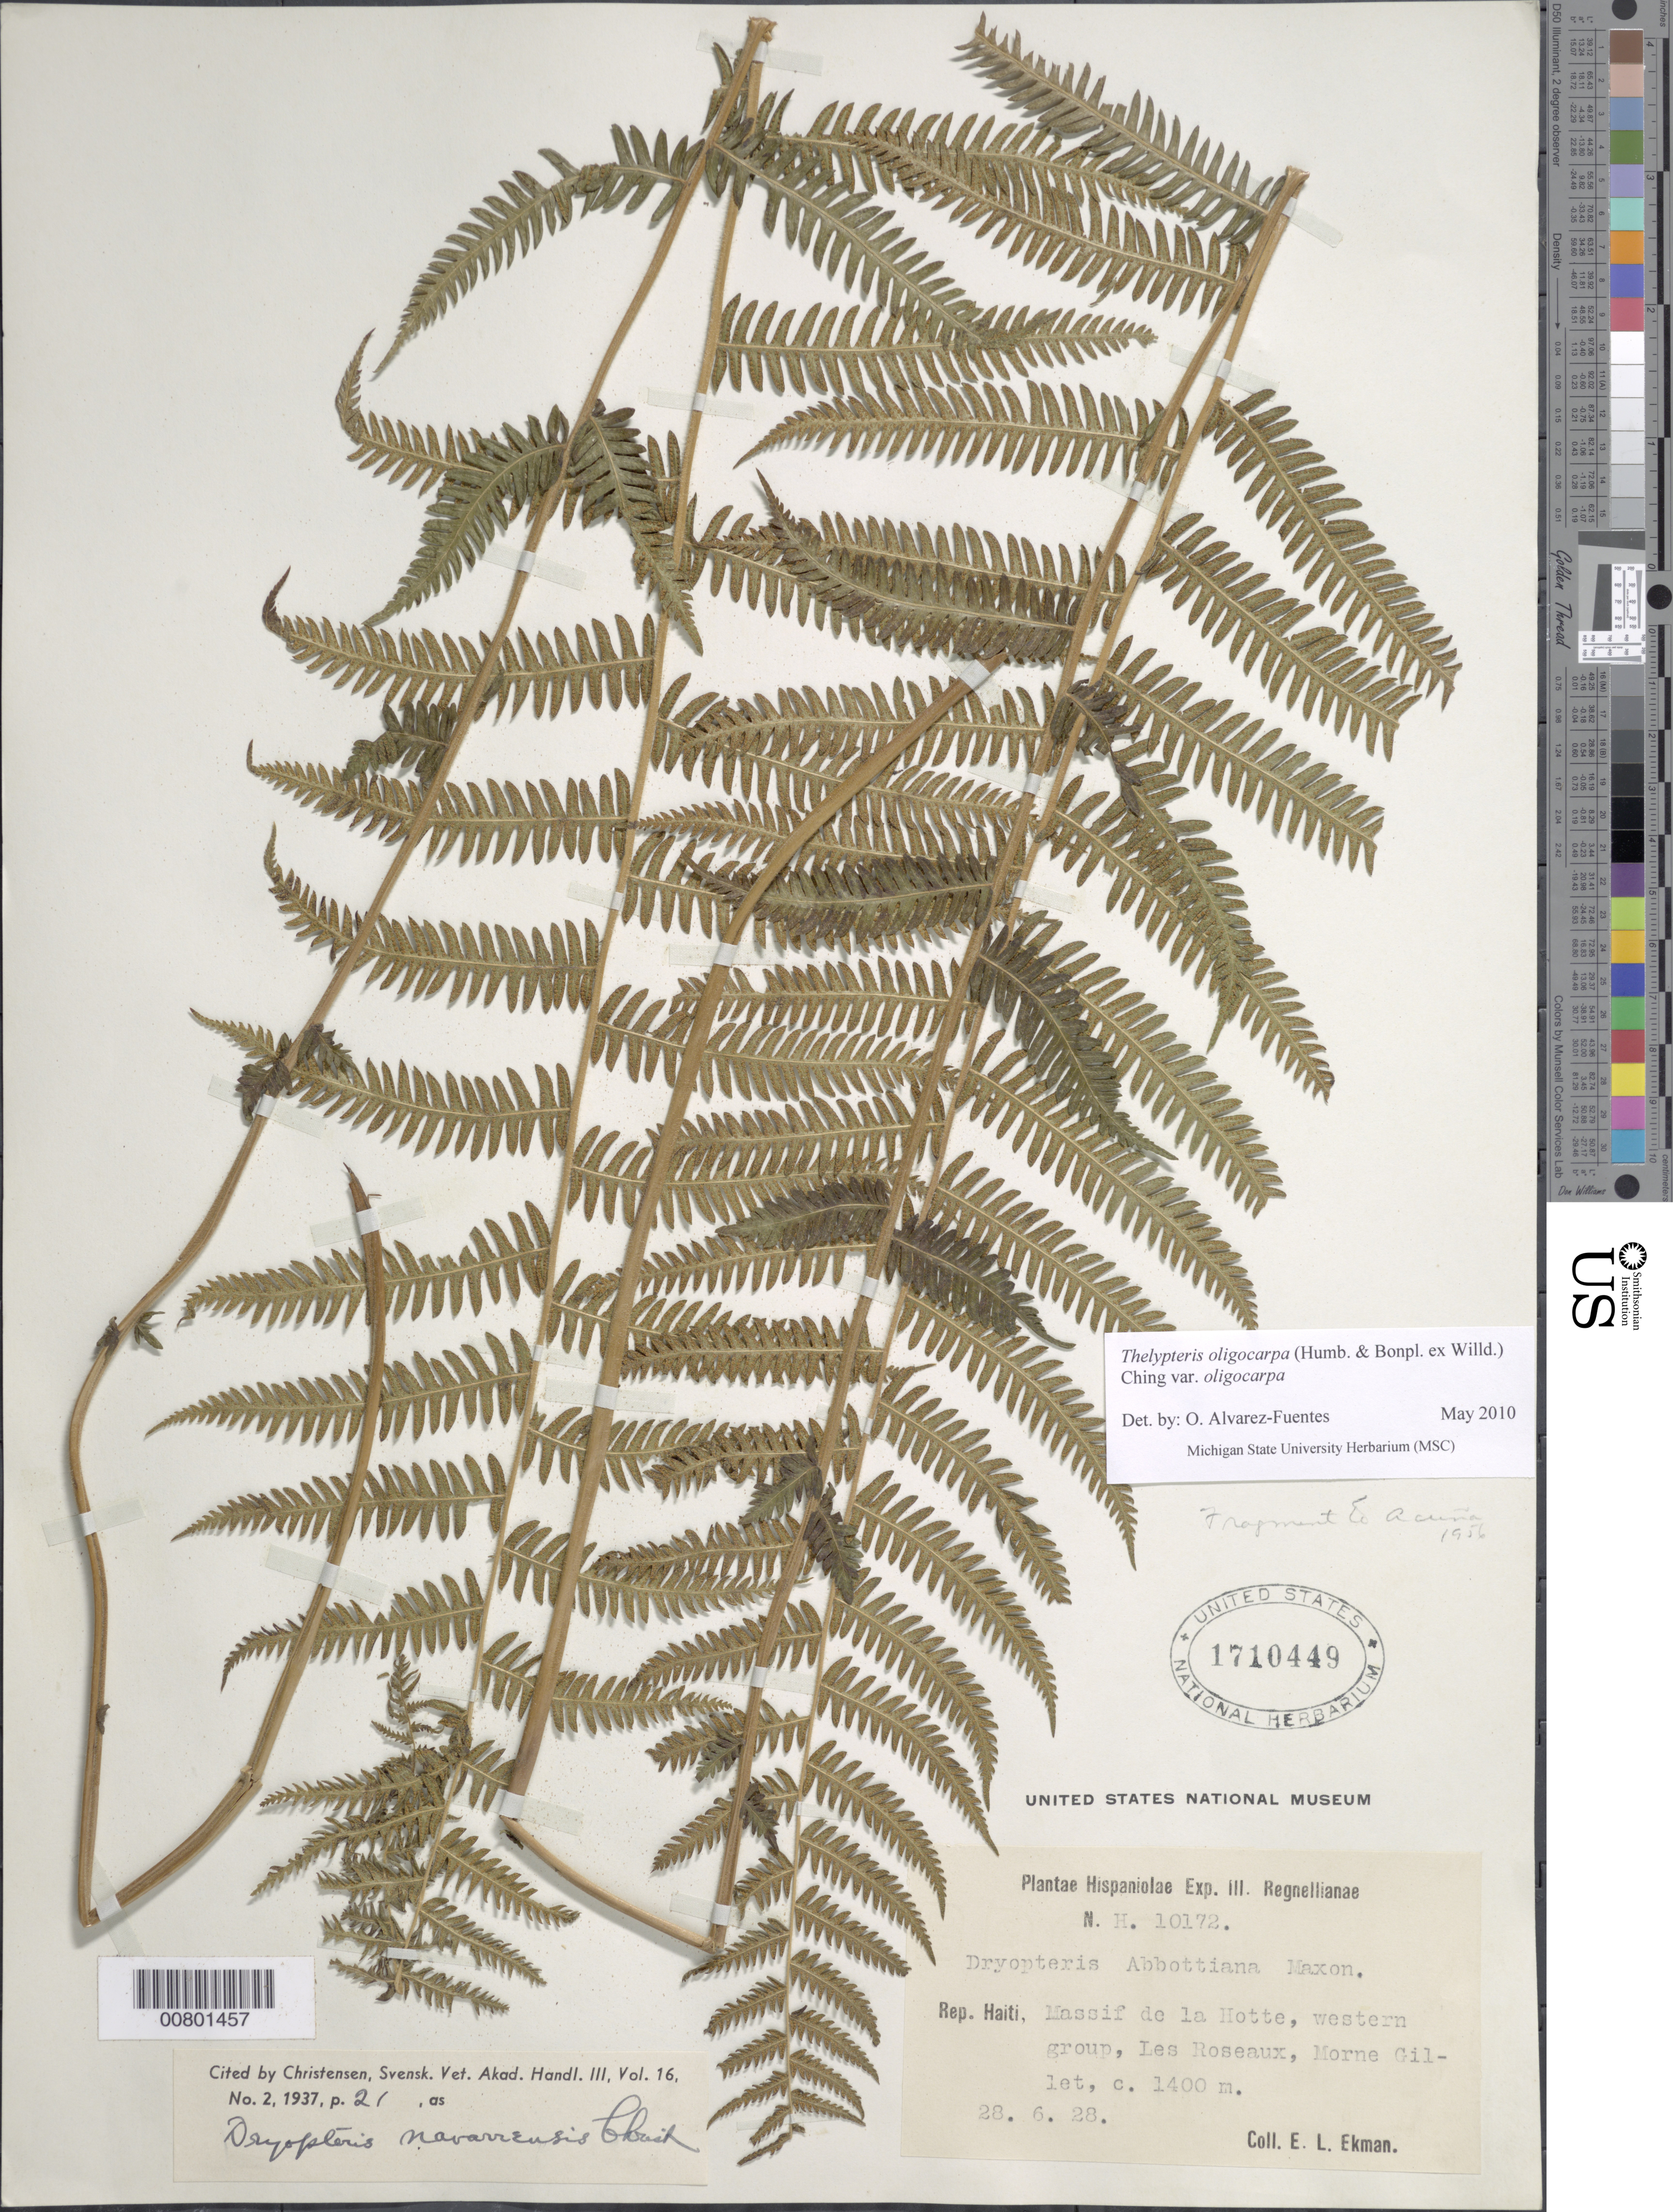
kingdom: Plantae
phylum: Tracheophyta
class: Polypodiopsida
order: Polypodiales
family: Thelypteridaceae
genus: Amauropelta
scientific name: Amauropelta oligocarpa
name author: (Humb. & Bonpl. ex Willd.) Pic. Serm.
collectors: E. L. Ekman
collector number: H 10172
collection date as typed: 28 Jun 1928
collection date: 1928-06-28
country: Haiti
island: Hispaniola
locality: Massif de la Hotte, western group, Les Roseaux, Morne Gillet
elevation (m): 1400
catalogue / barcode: US 1710449